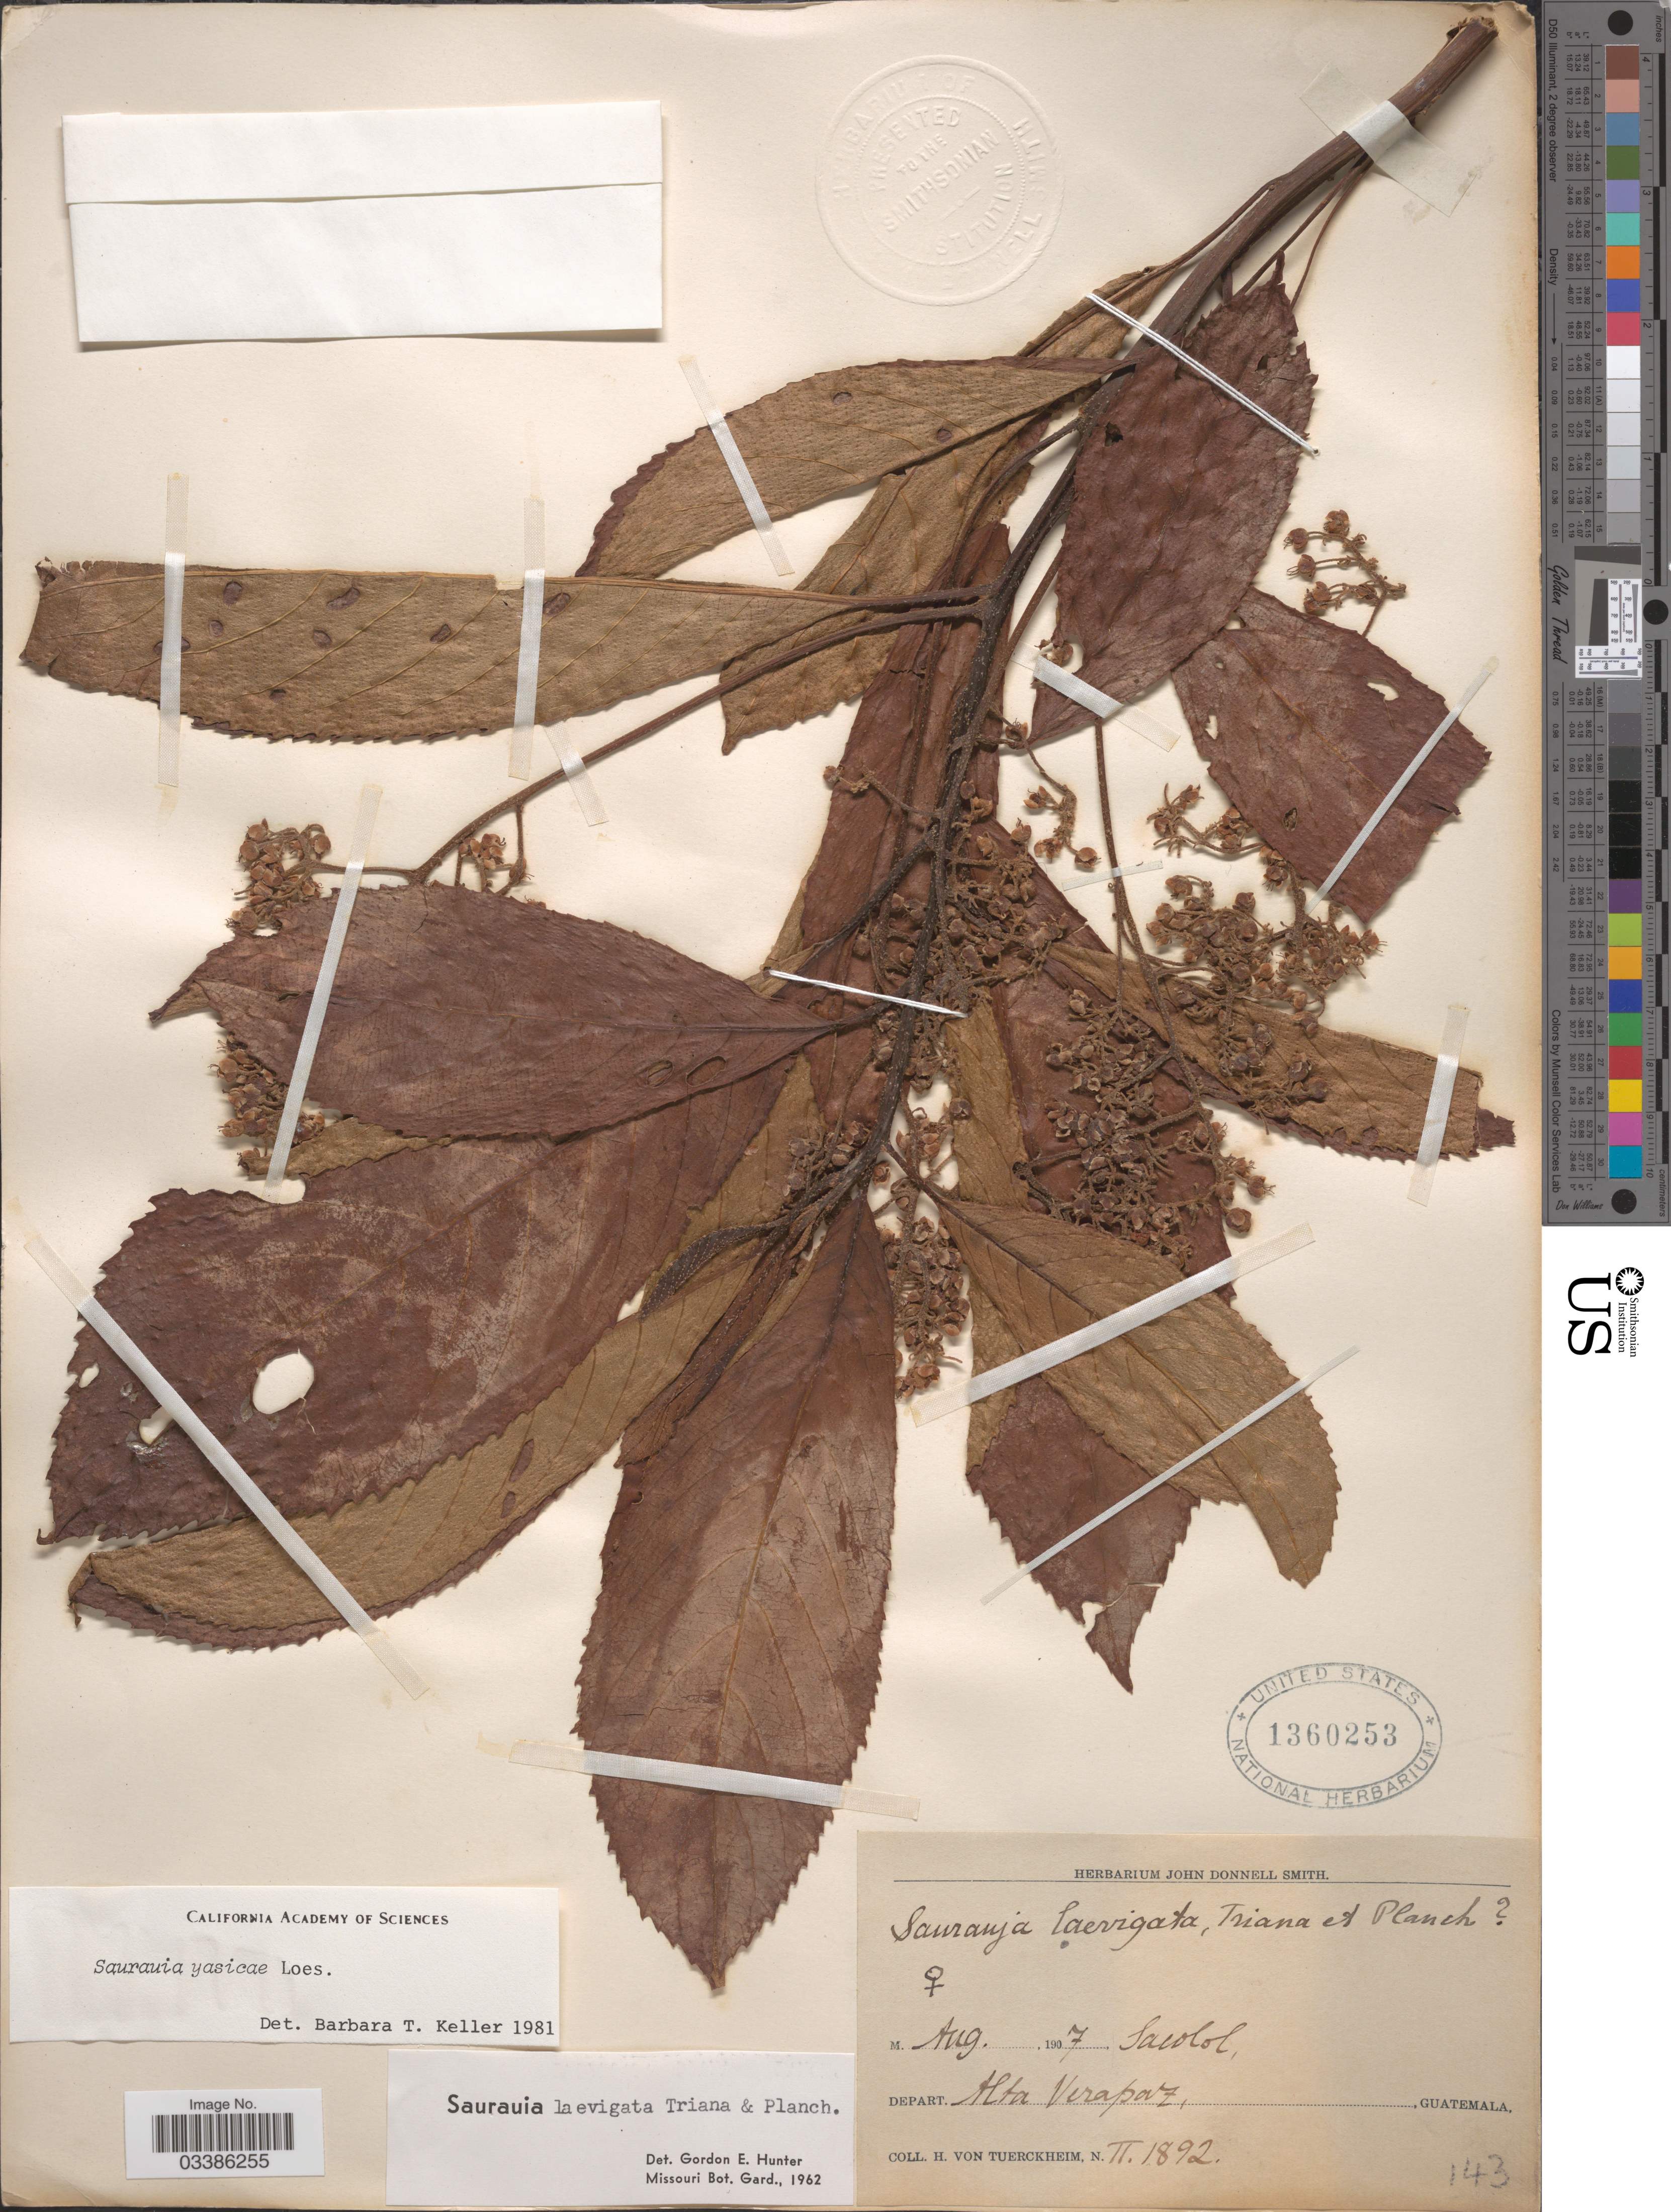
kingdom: Plantae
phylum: Tracheophyta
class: Magnoliopsida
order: Ericales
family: Actinidiaceae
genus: Saurauia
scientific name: Saurauia yasicae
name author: Loes.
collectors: H. von Türckheim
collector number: II.1892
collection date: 1907-08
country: Guatemala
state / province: Alta Verapaz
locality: Sacolol. Depart. Alta Verapaz.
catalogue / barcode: US 1360253